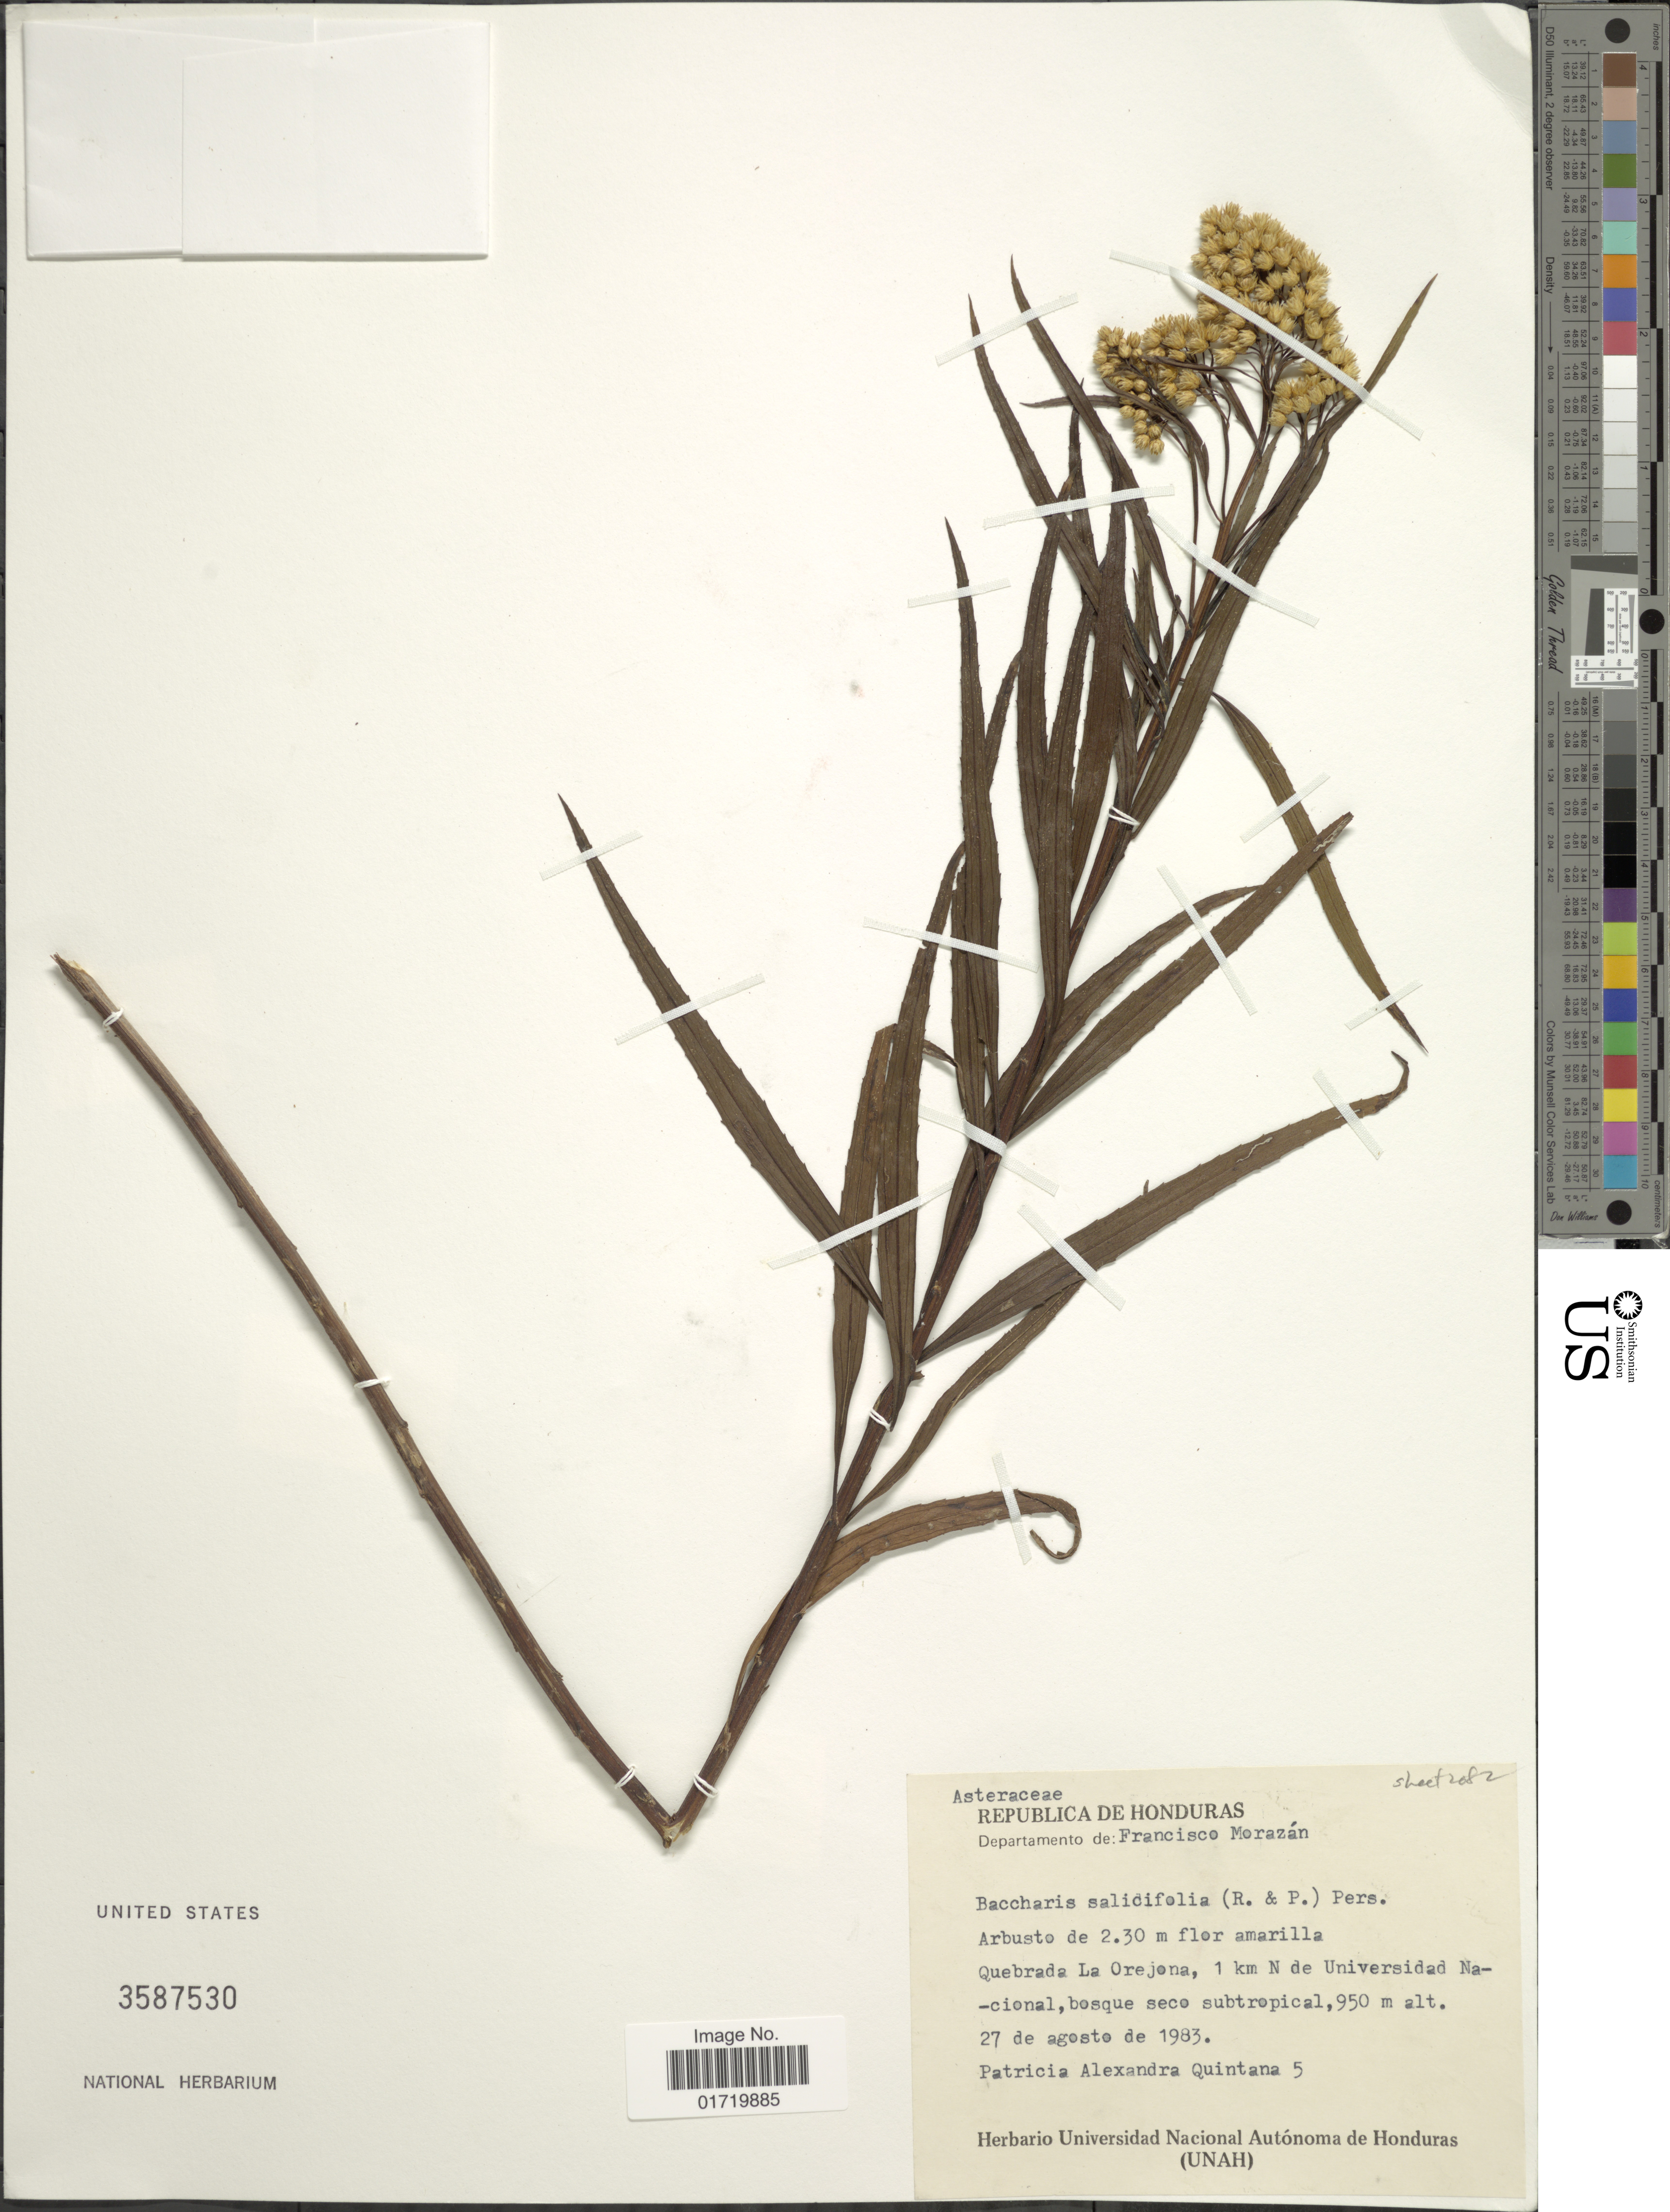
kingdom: Plantae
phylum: Tracheophyta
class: Magnoliopsida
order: Asterales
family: Asteraceae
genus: Baccharis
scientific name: Baccharis salicifolia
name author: (Ruiz & Pav.) Pers.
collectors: P. Quintana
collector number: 5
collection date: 1983-08-27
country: Honduras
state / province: Fco. Morazán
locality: Republica de Honduras, departamento de Francisco Morazan, Quebrada La Orejona, 1 km N de Universidad Nacional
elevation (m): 950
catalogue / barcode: US 3587530